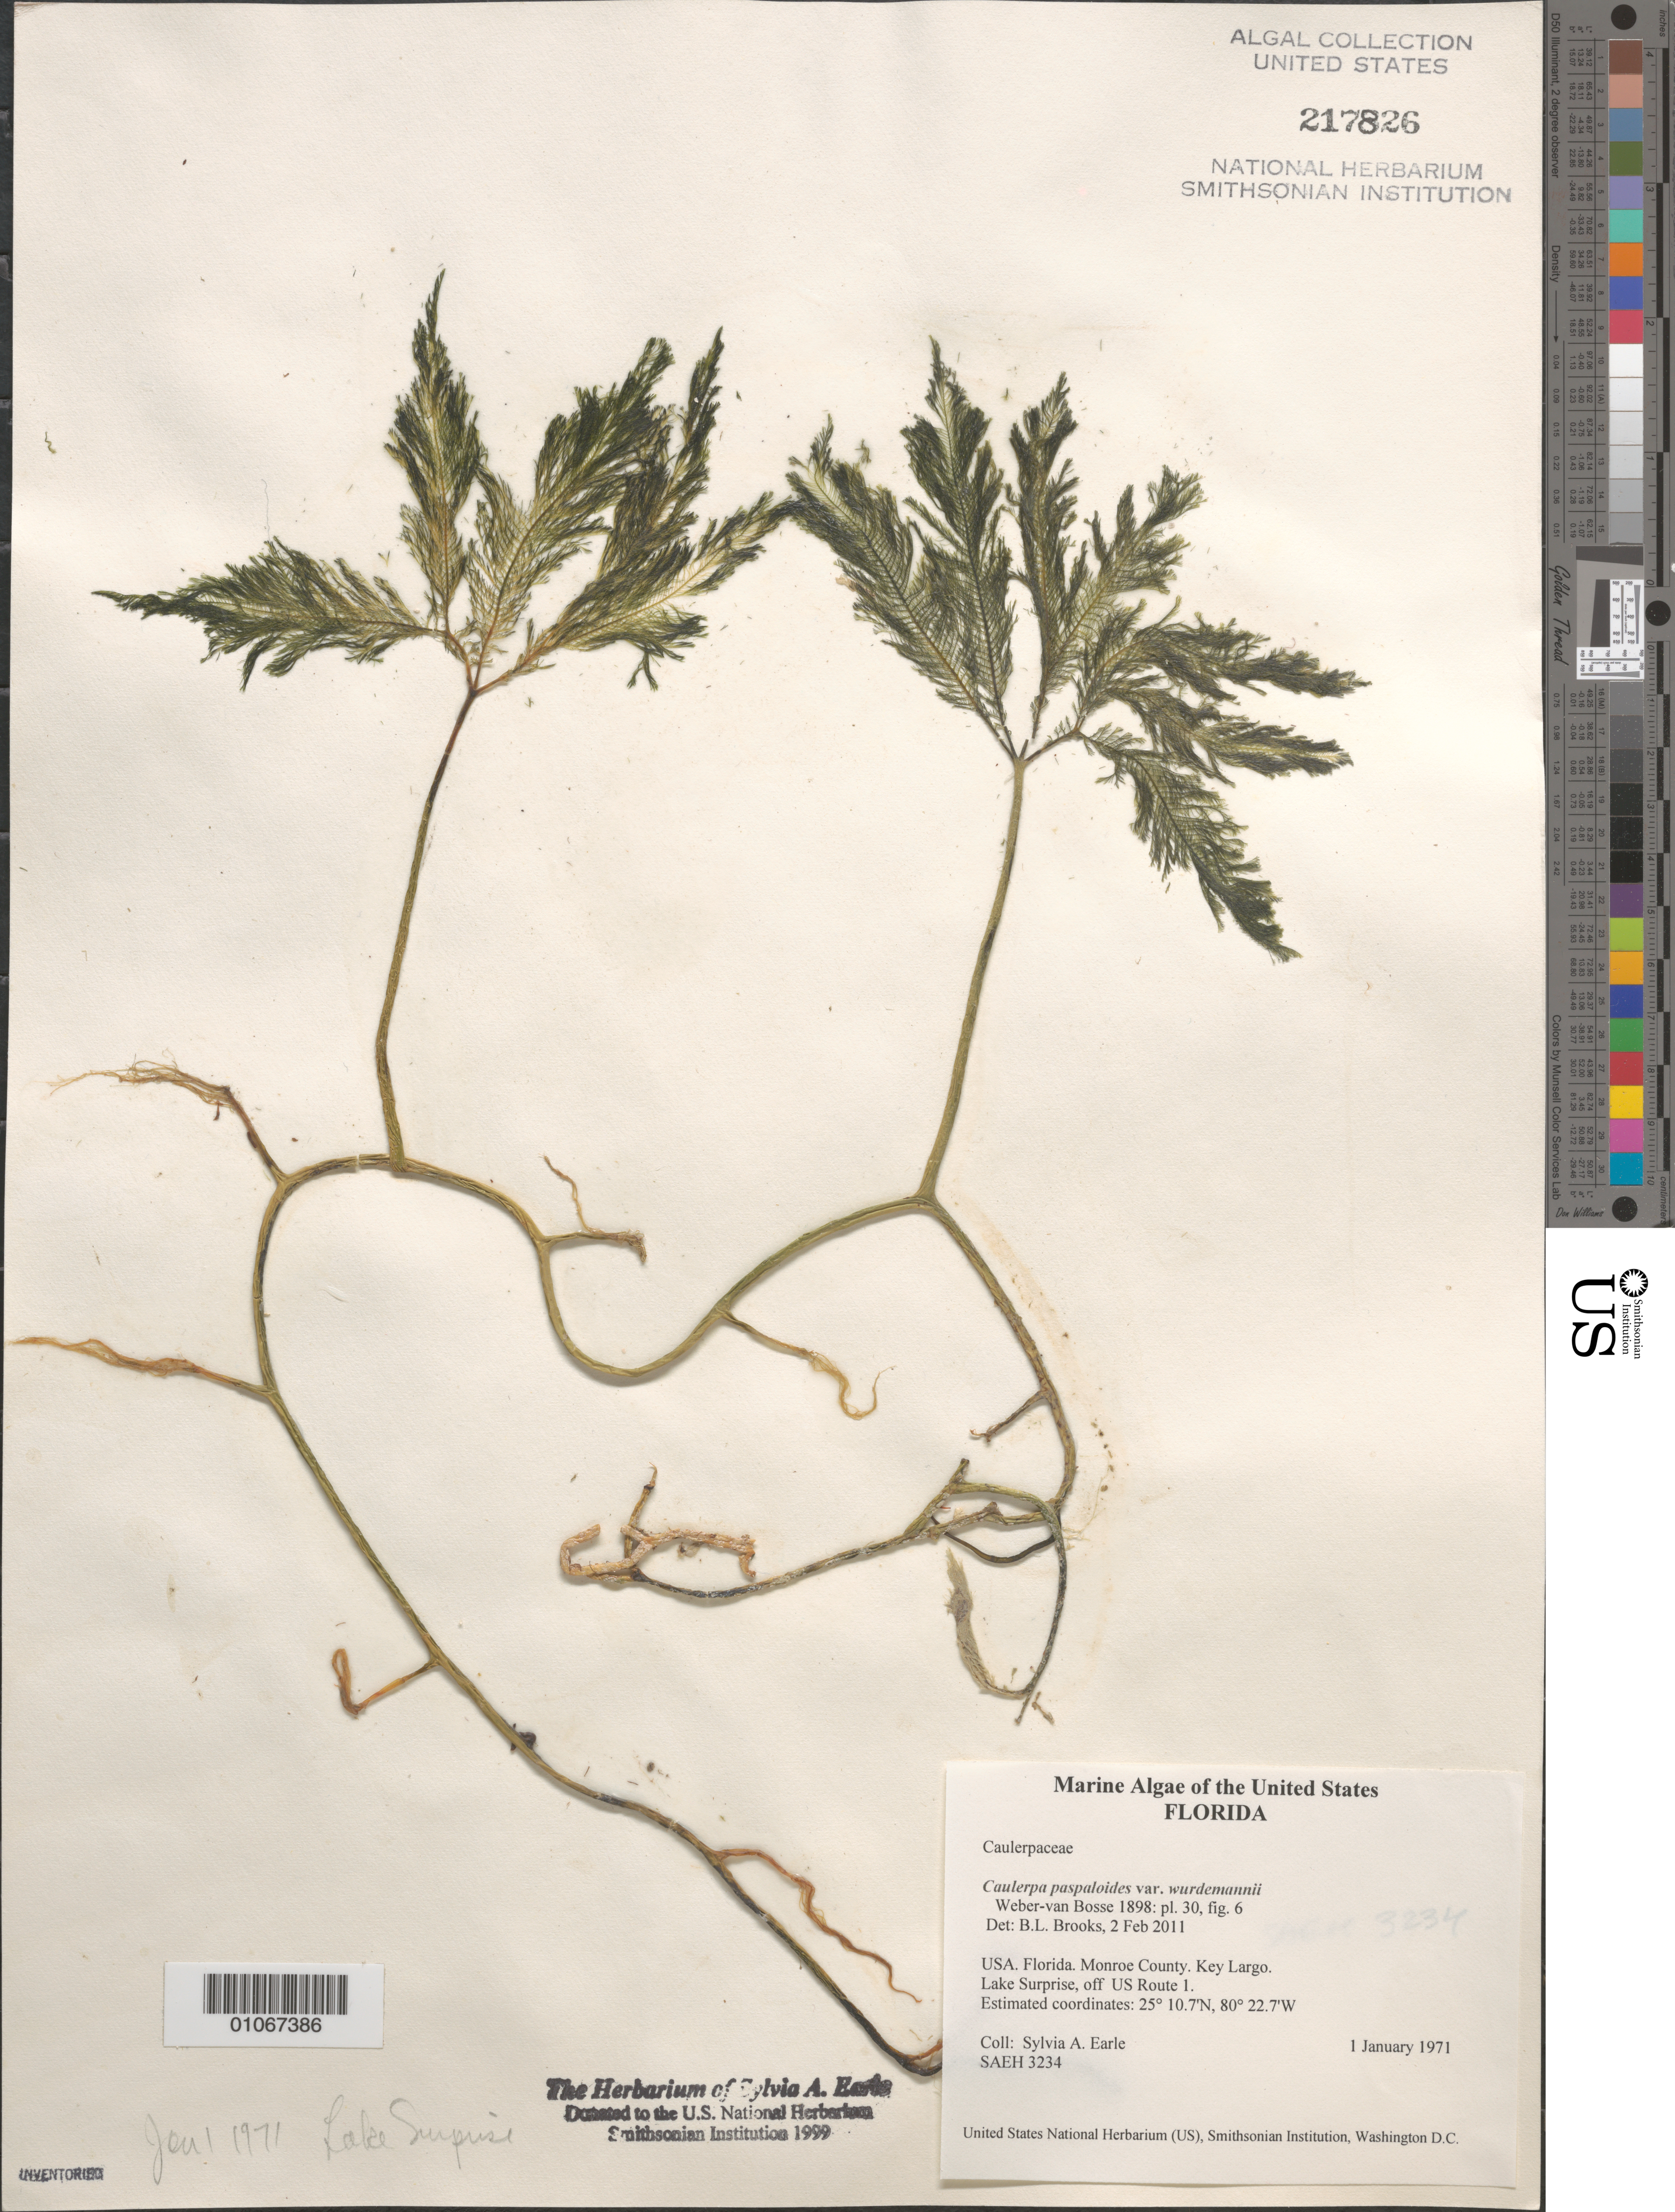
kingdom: Plantae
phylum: Chlorophyta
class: Ulvophyceae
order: Bryopsidales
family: Caulerpaceae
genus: Caulerpa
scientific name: Caulerpa paspaloides var. wurdemannii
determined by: Brooks, B. L., (BOT), Smithsonian Institution - National Museum of Natural History (UNITED STATES)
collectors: S. A. Earle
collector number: SAEH 3234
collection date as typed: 01 Jan 1971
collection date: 1971-01-01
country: United States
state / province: Florida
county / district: Monroe County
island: Key Largo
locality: Lake Surprise, off US Route 1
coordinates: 25 10.7'N, 80 22.7'W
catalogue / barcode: US 217826